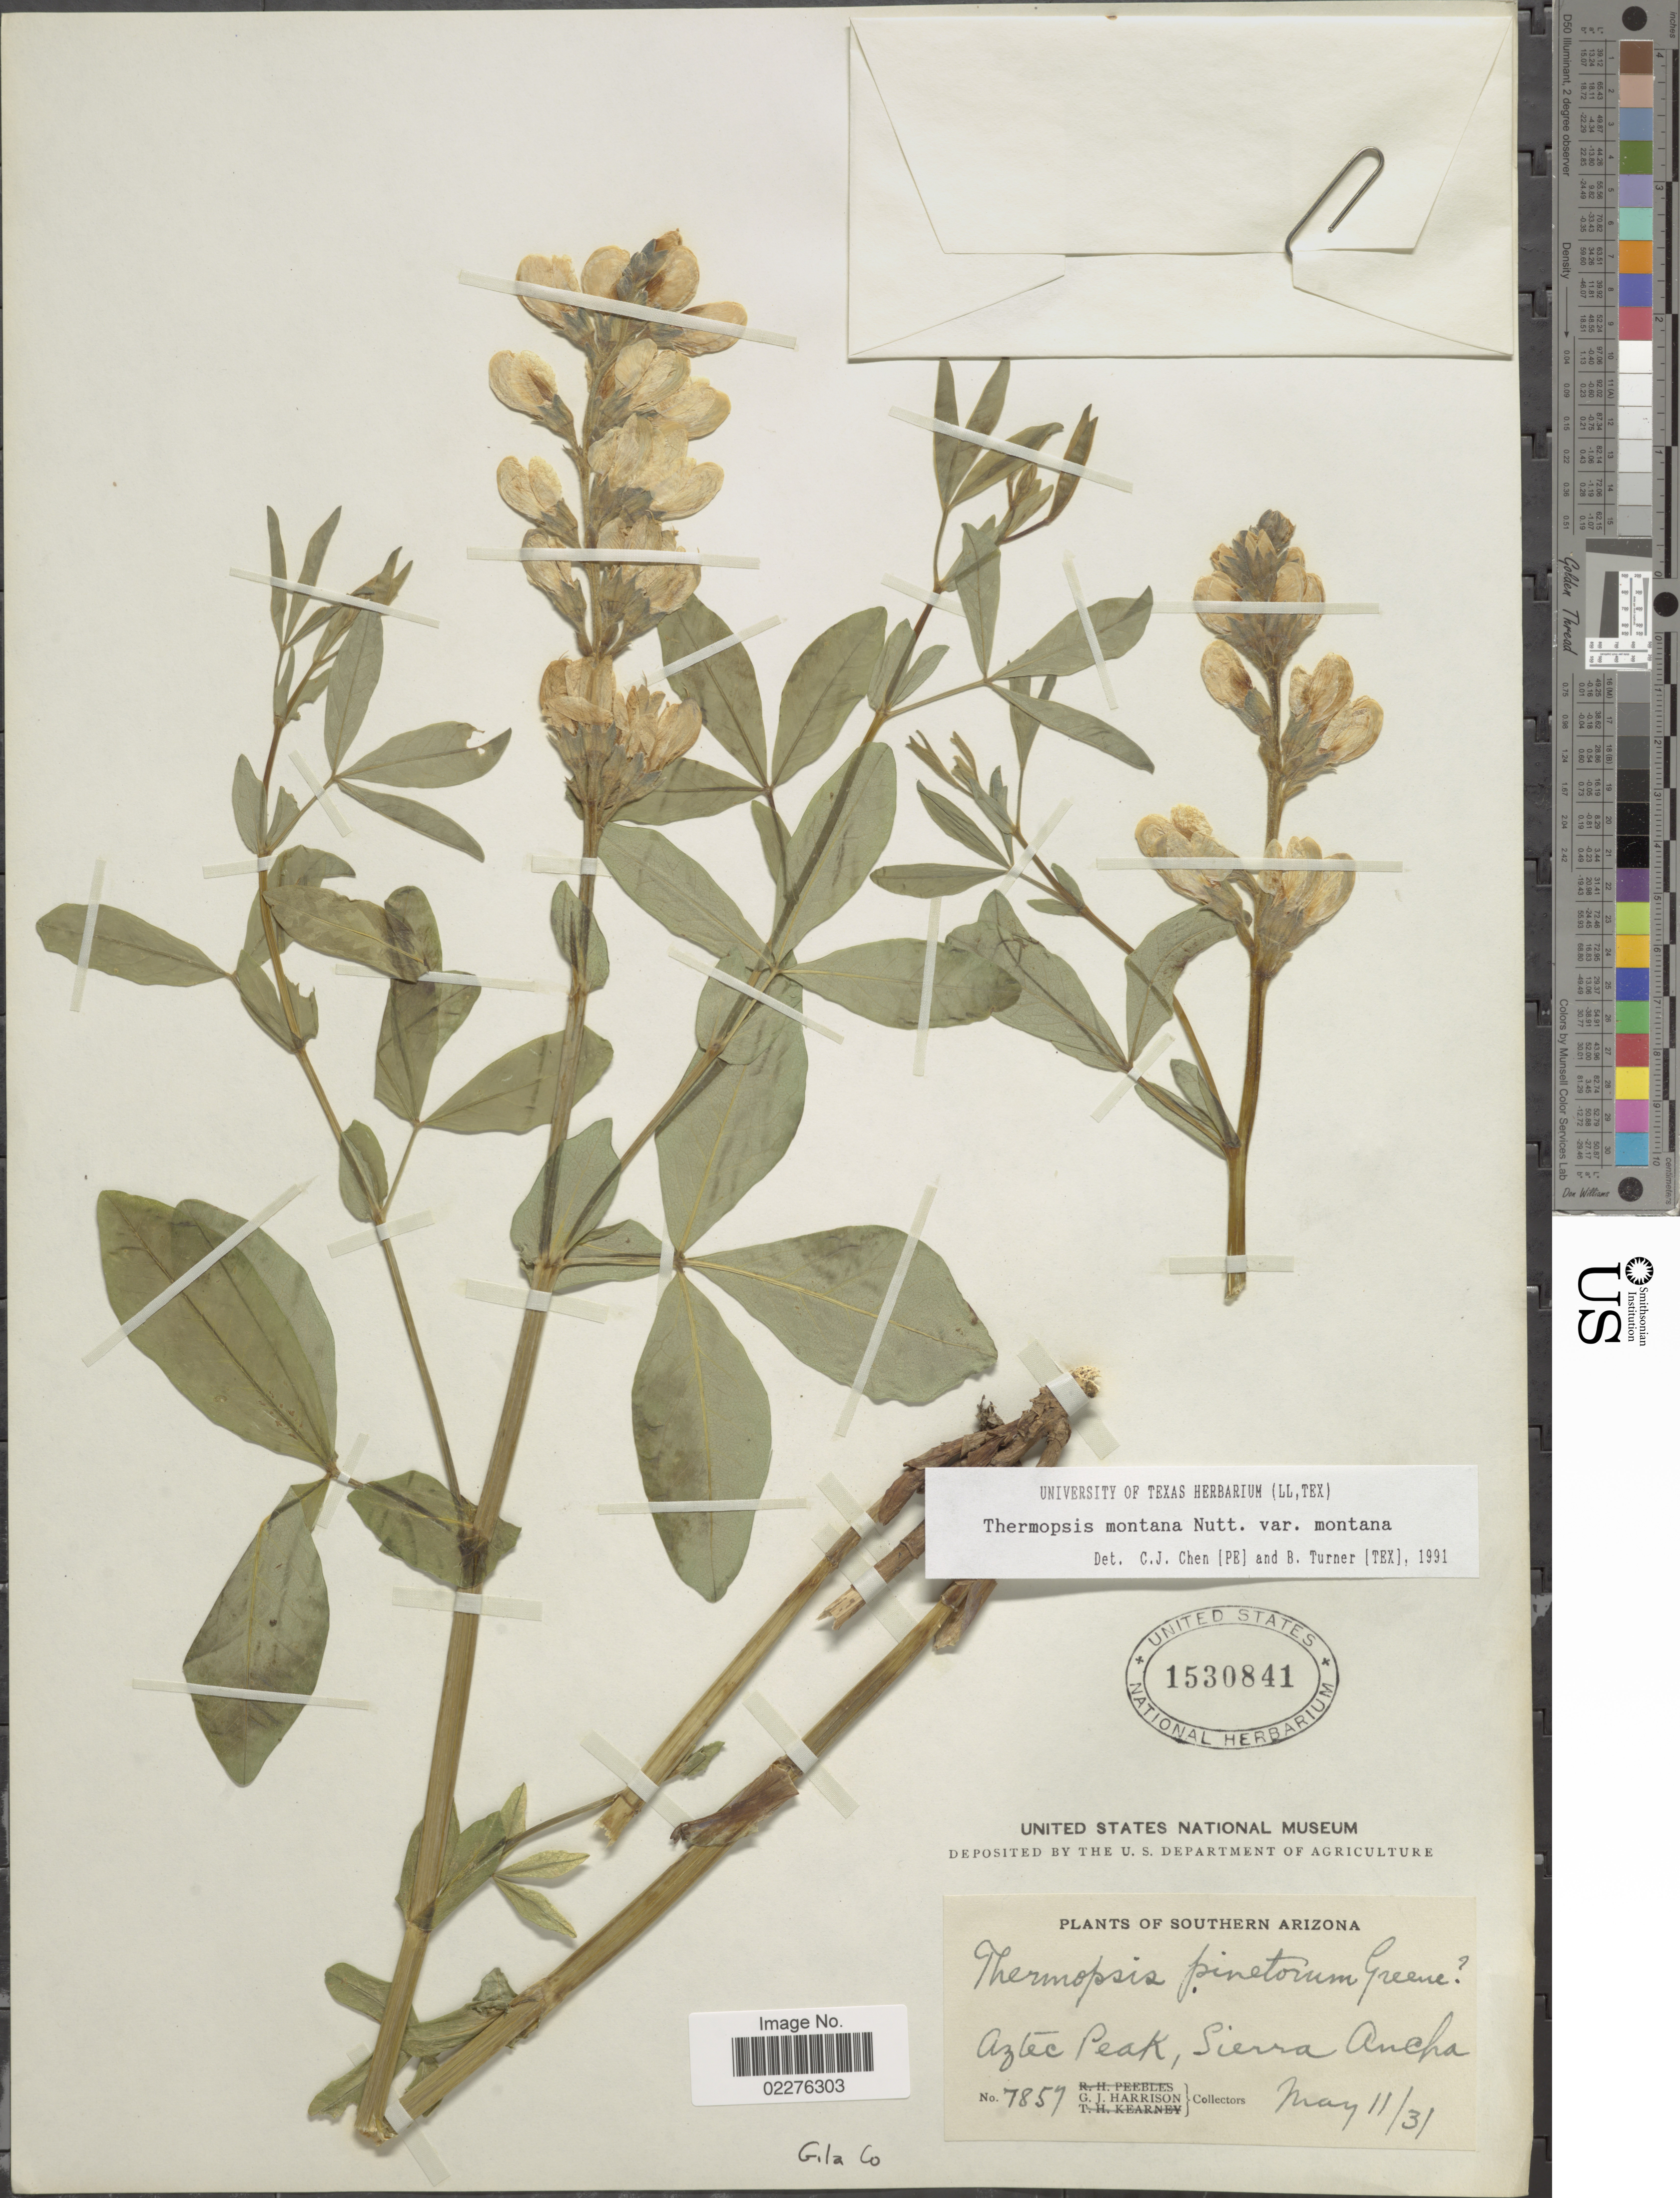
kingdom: Plantae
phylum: Tracheophyta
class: Magnoliopsida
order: Fabales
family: Fabaceae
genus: Thermopsis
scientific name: Thermopsis montana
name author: Nutt.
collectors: G. J. Harrison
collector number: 7857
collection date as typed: Transcribed d/m/y: 11/5/31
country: United States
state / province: Arizona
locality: Southern Arizona, Aztec Peak, Sierra Ancha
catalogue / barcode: US 1530841